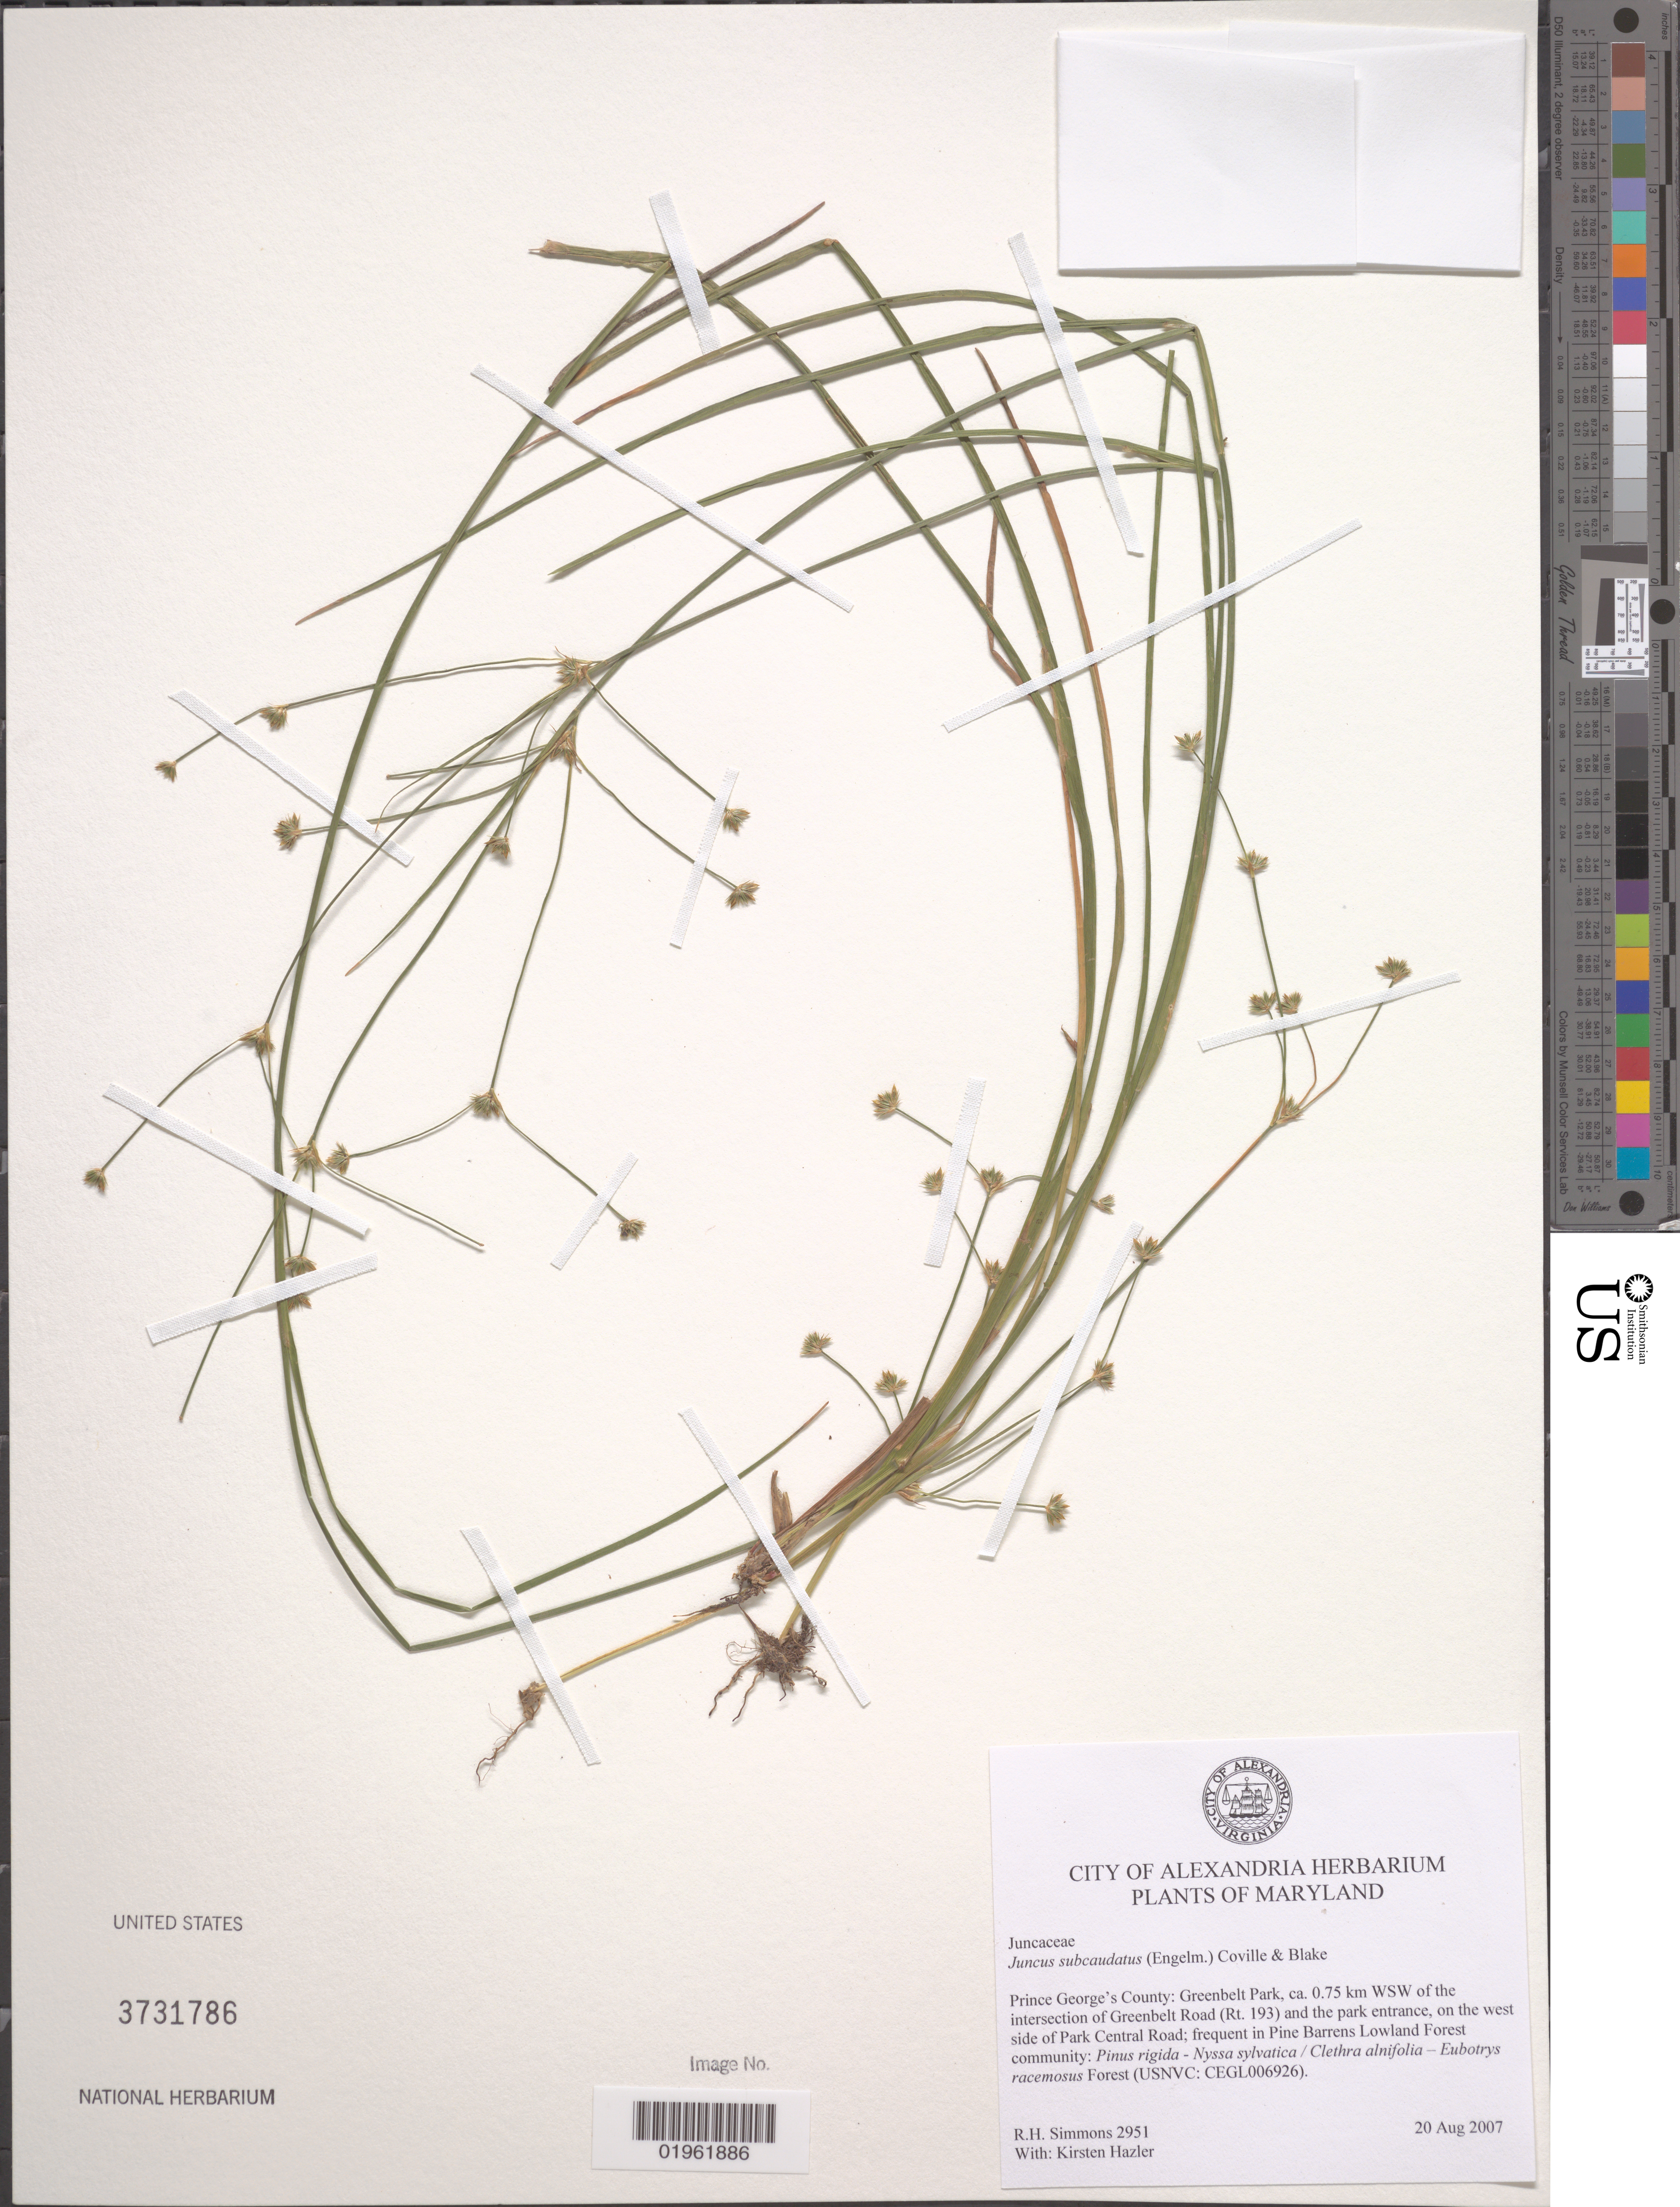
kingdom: Plantae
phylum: Tracheophyta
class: Liliopsida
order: Poales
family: Juncaceae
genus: Juncus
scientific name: Juncus subcaudatus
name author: (Engelm. ex A. Gray) Coville & S.F. Blake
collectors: R. H. Simmons & K. Hazler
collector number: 2951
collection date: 2007-08-20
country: United States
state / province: Maryland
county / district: Prince George's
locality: Greenbelt Park, ca. 0.75 km WSW of the intersection of Greenbelt Road (Rt. 193) and the park entrance, on the west side of Park Central Road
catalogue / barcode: US 3731786